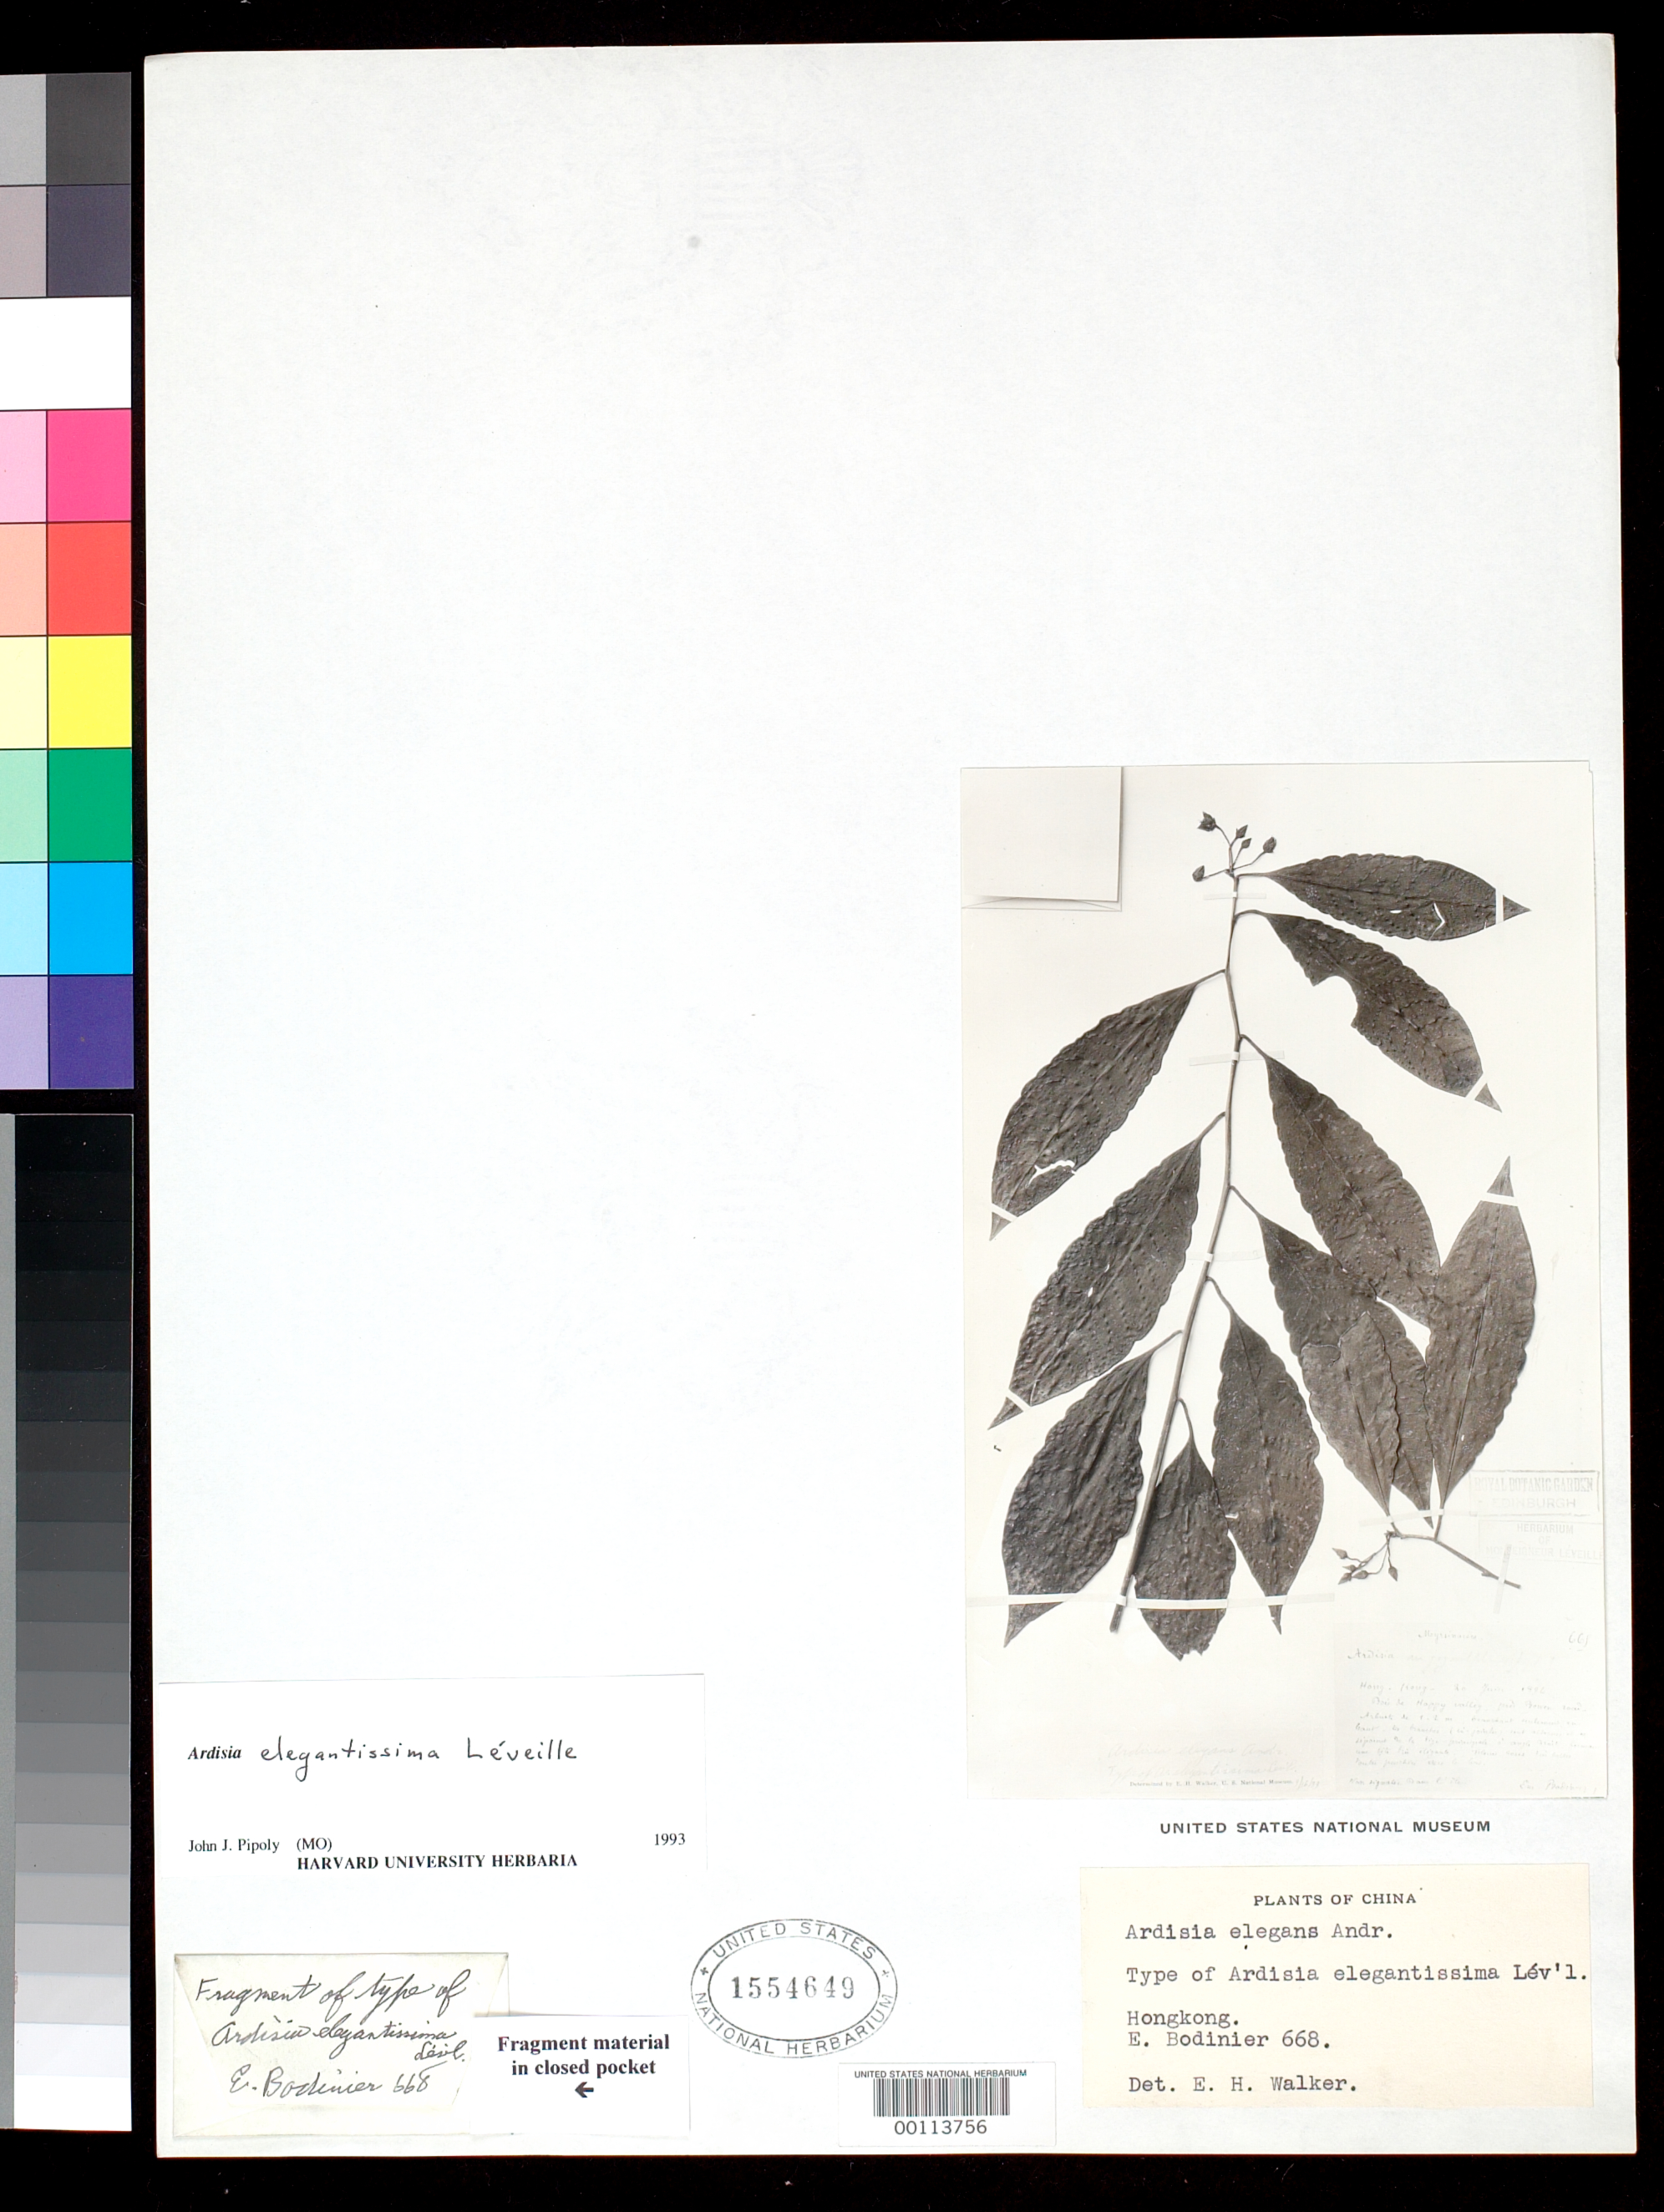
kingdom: Plantae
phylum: Tracheophyta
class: Magnoliopsida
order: Ericales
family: Primulaceae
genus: Ardisia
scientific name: Ardisia elegantissima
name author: H. Lév.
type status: Type Fragment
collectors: E. M. Bodinier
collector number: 668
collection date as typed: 20 Jun 1894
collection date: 1894-06-20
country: China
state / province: Hong Kong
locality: Bois de Happy Valley.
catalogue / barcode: US 1554649